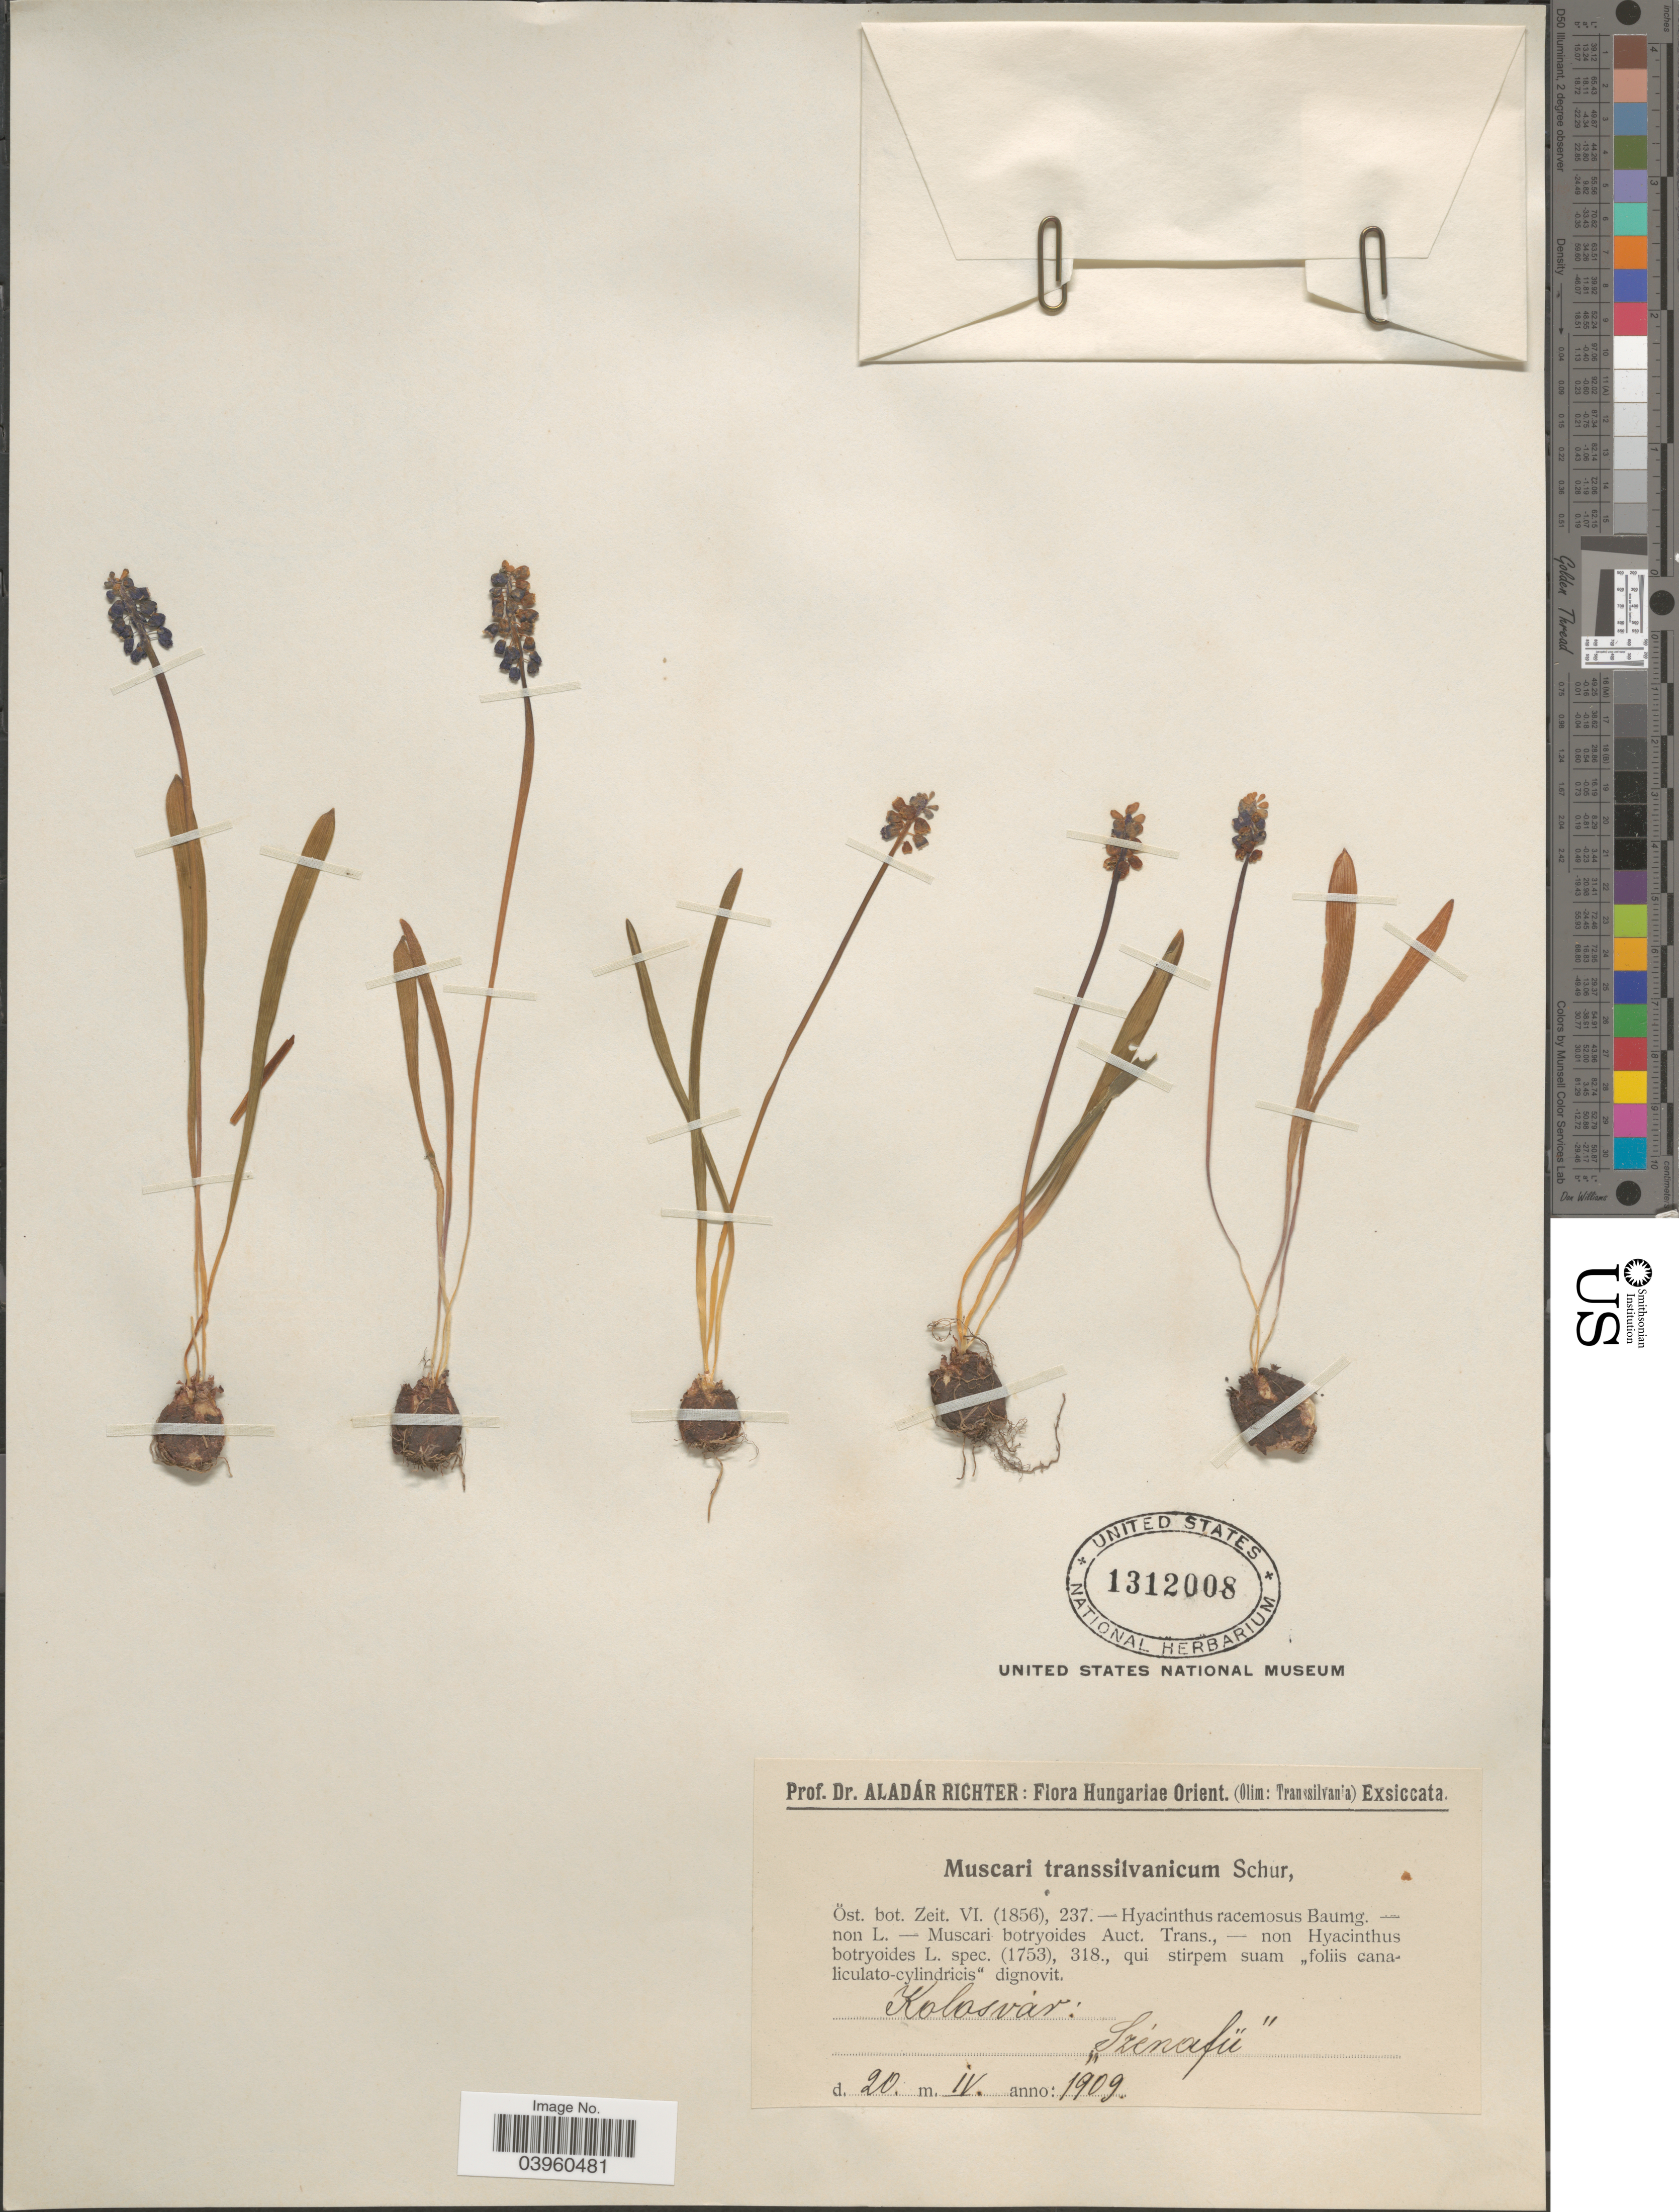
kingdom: Plantae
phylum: Tracheophyta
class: Liliopsida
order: Asparagales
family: Asparagaceae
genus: Muscari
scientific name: Muscari transsilvanicum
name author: Schur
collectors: A. Richter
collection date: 1909-04-20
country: Romania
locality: Hungariae Orient. (Olim: Transsilvania). Kolosvar"Szénafü".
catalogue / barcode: US 1312008